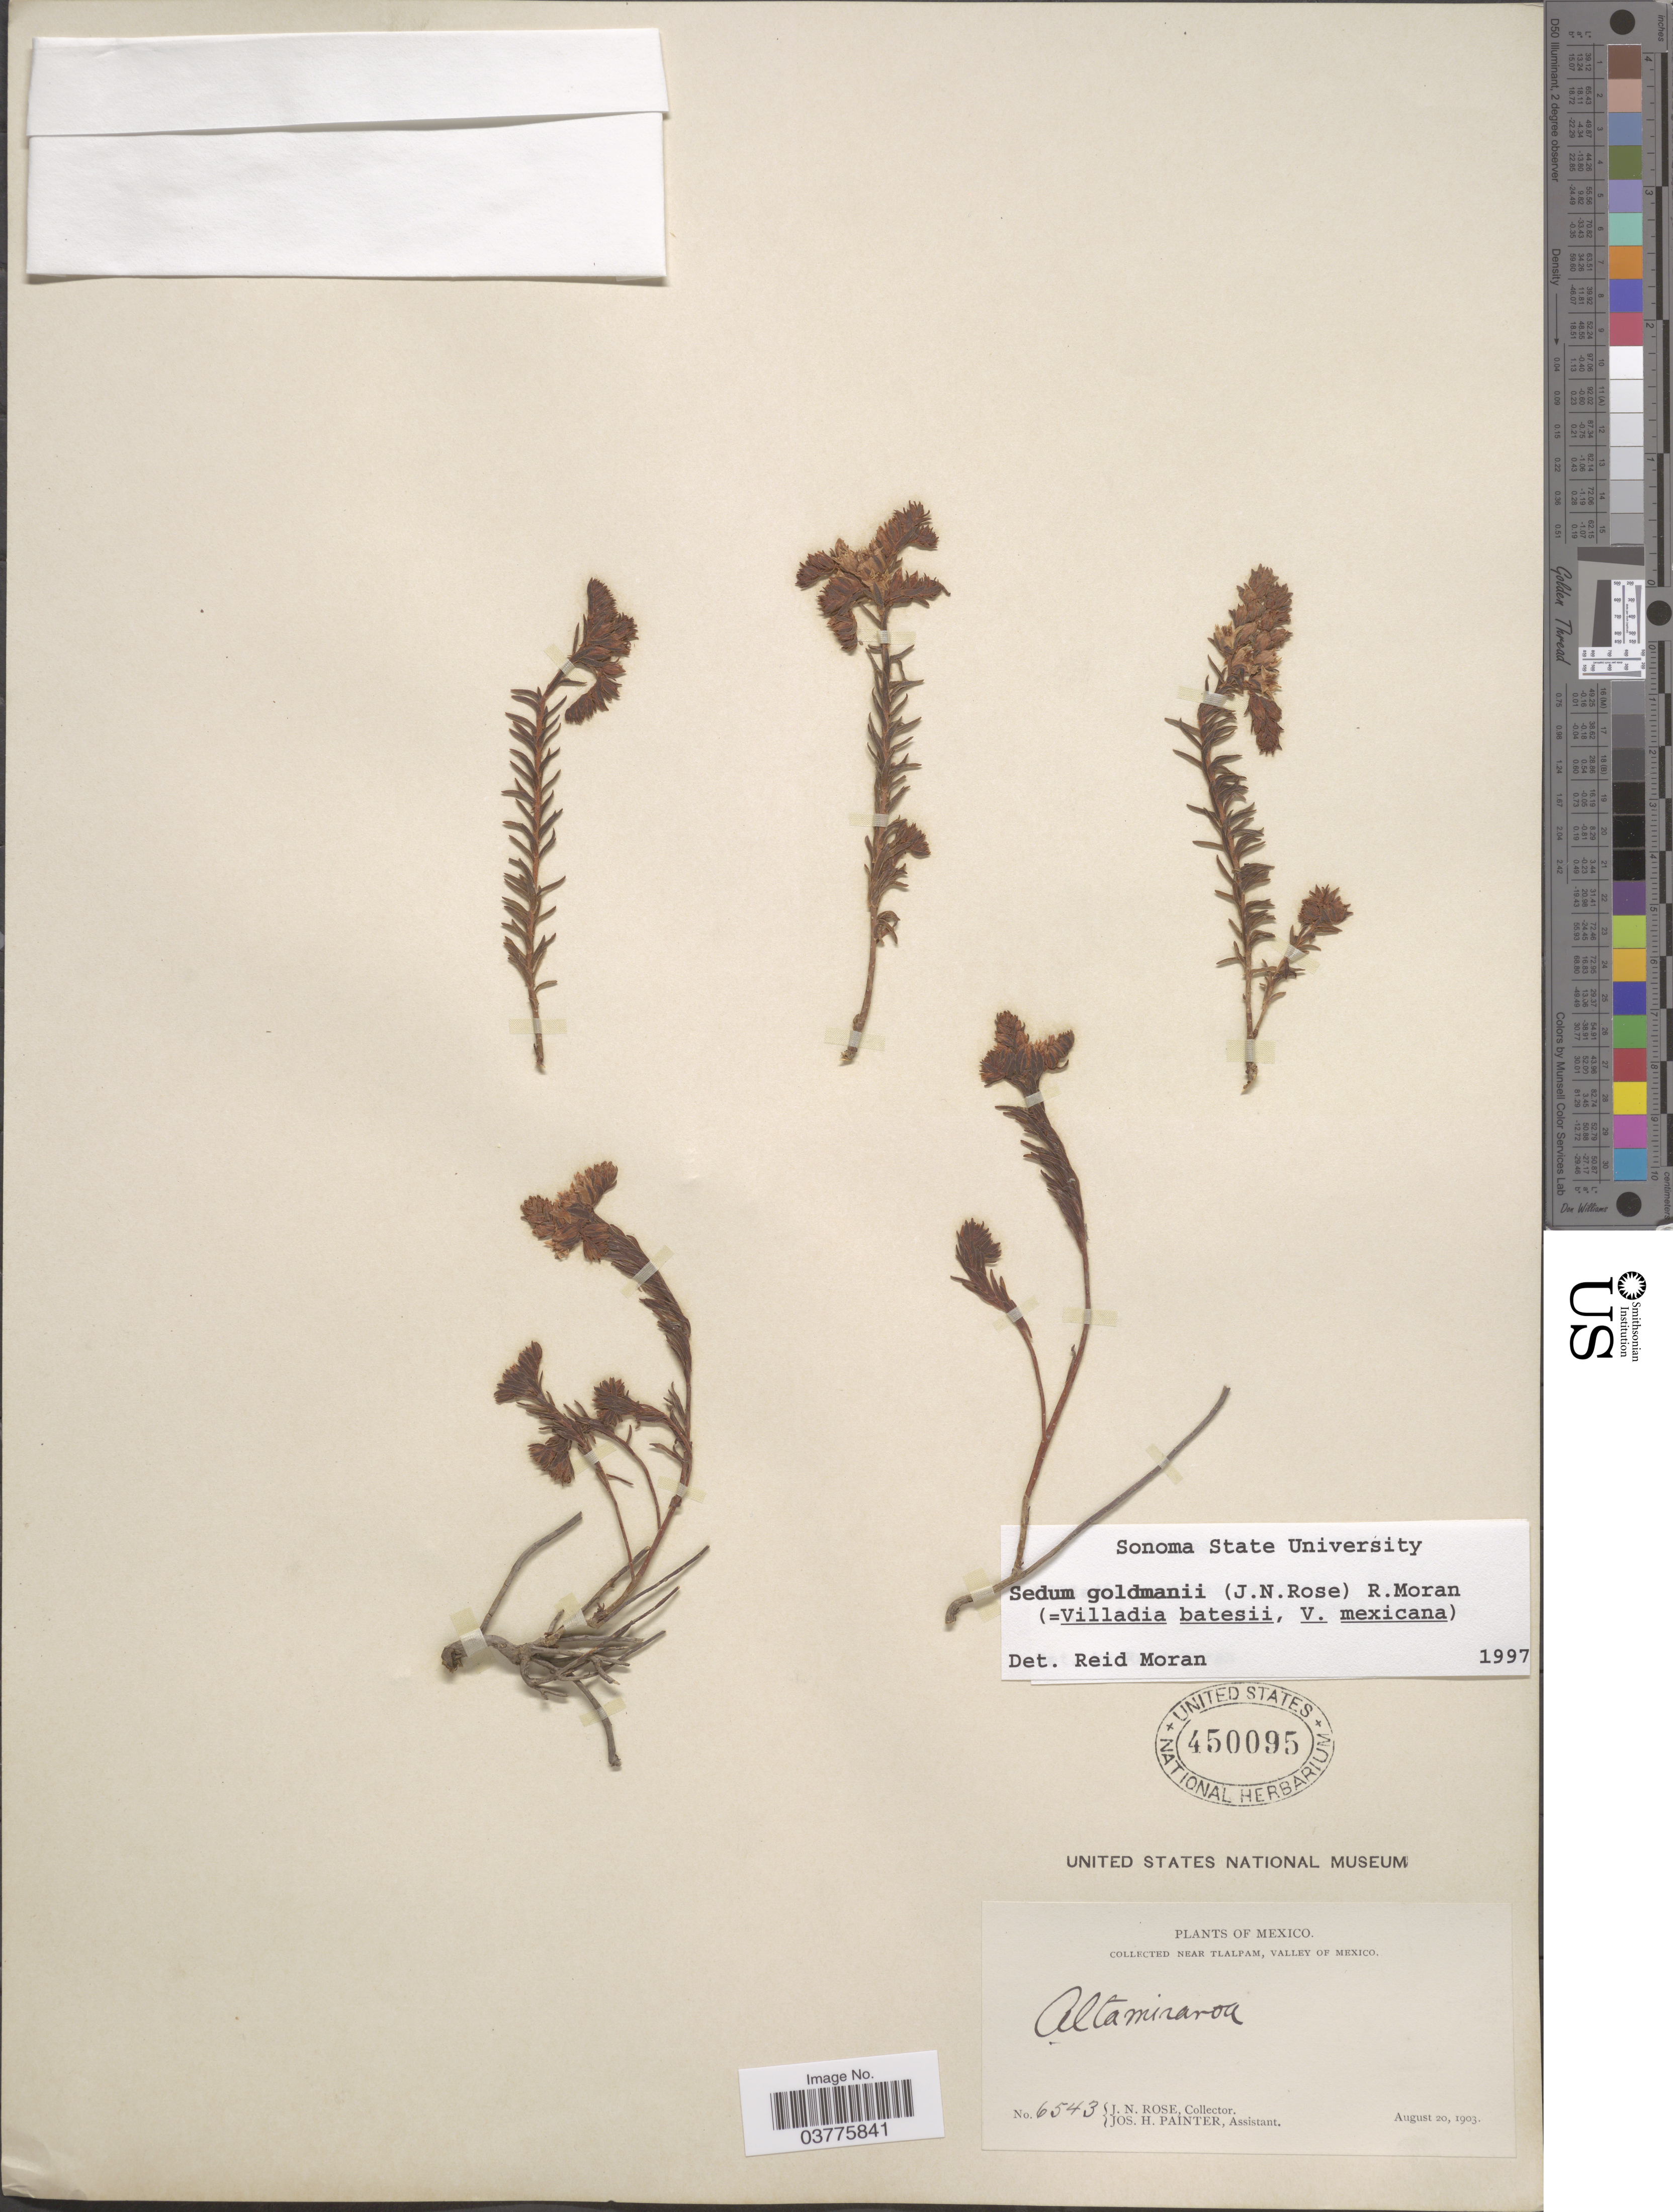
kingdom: Plantae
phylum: Tracheophyta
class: Magnoliopsida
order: Saxifragales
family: Crassulaceae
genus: Sedum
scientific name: Sedum goldmanii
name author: (Rose) Moran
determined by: Moran, R. V.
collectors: J. N. Rose & J. H. Painter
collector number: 6543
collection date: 1903-08-20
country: Mexico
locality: Near Tlalpam, valley of Mexico.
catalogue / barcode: US 450095